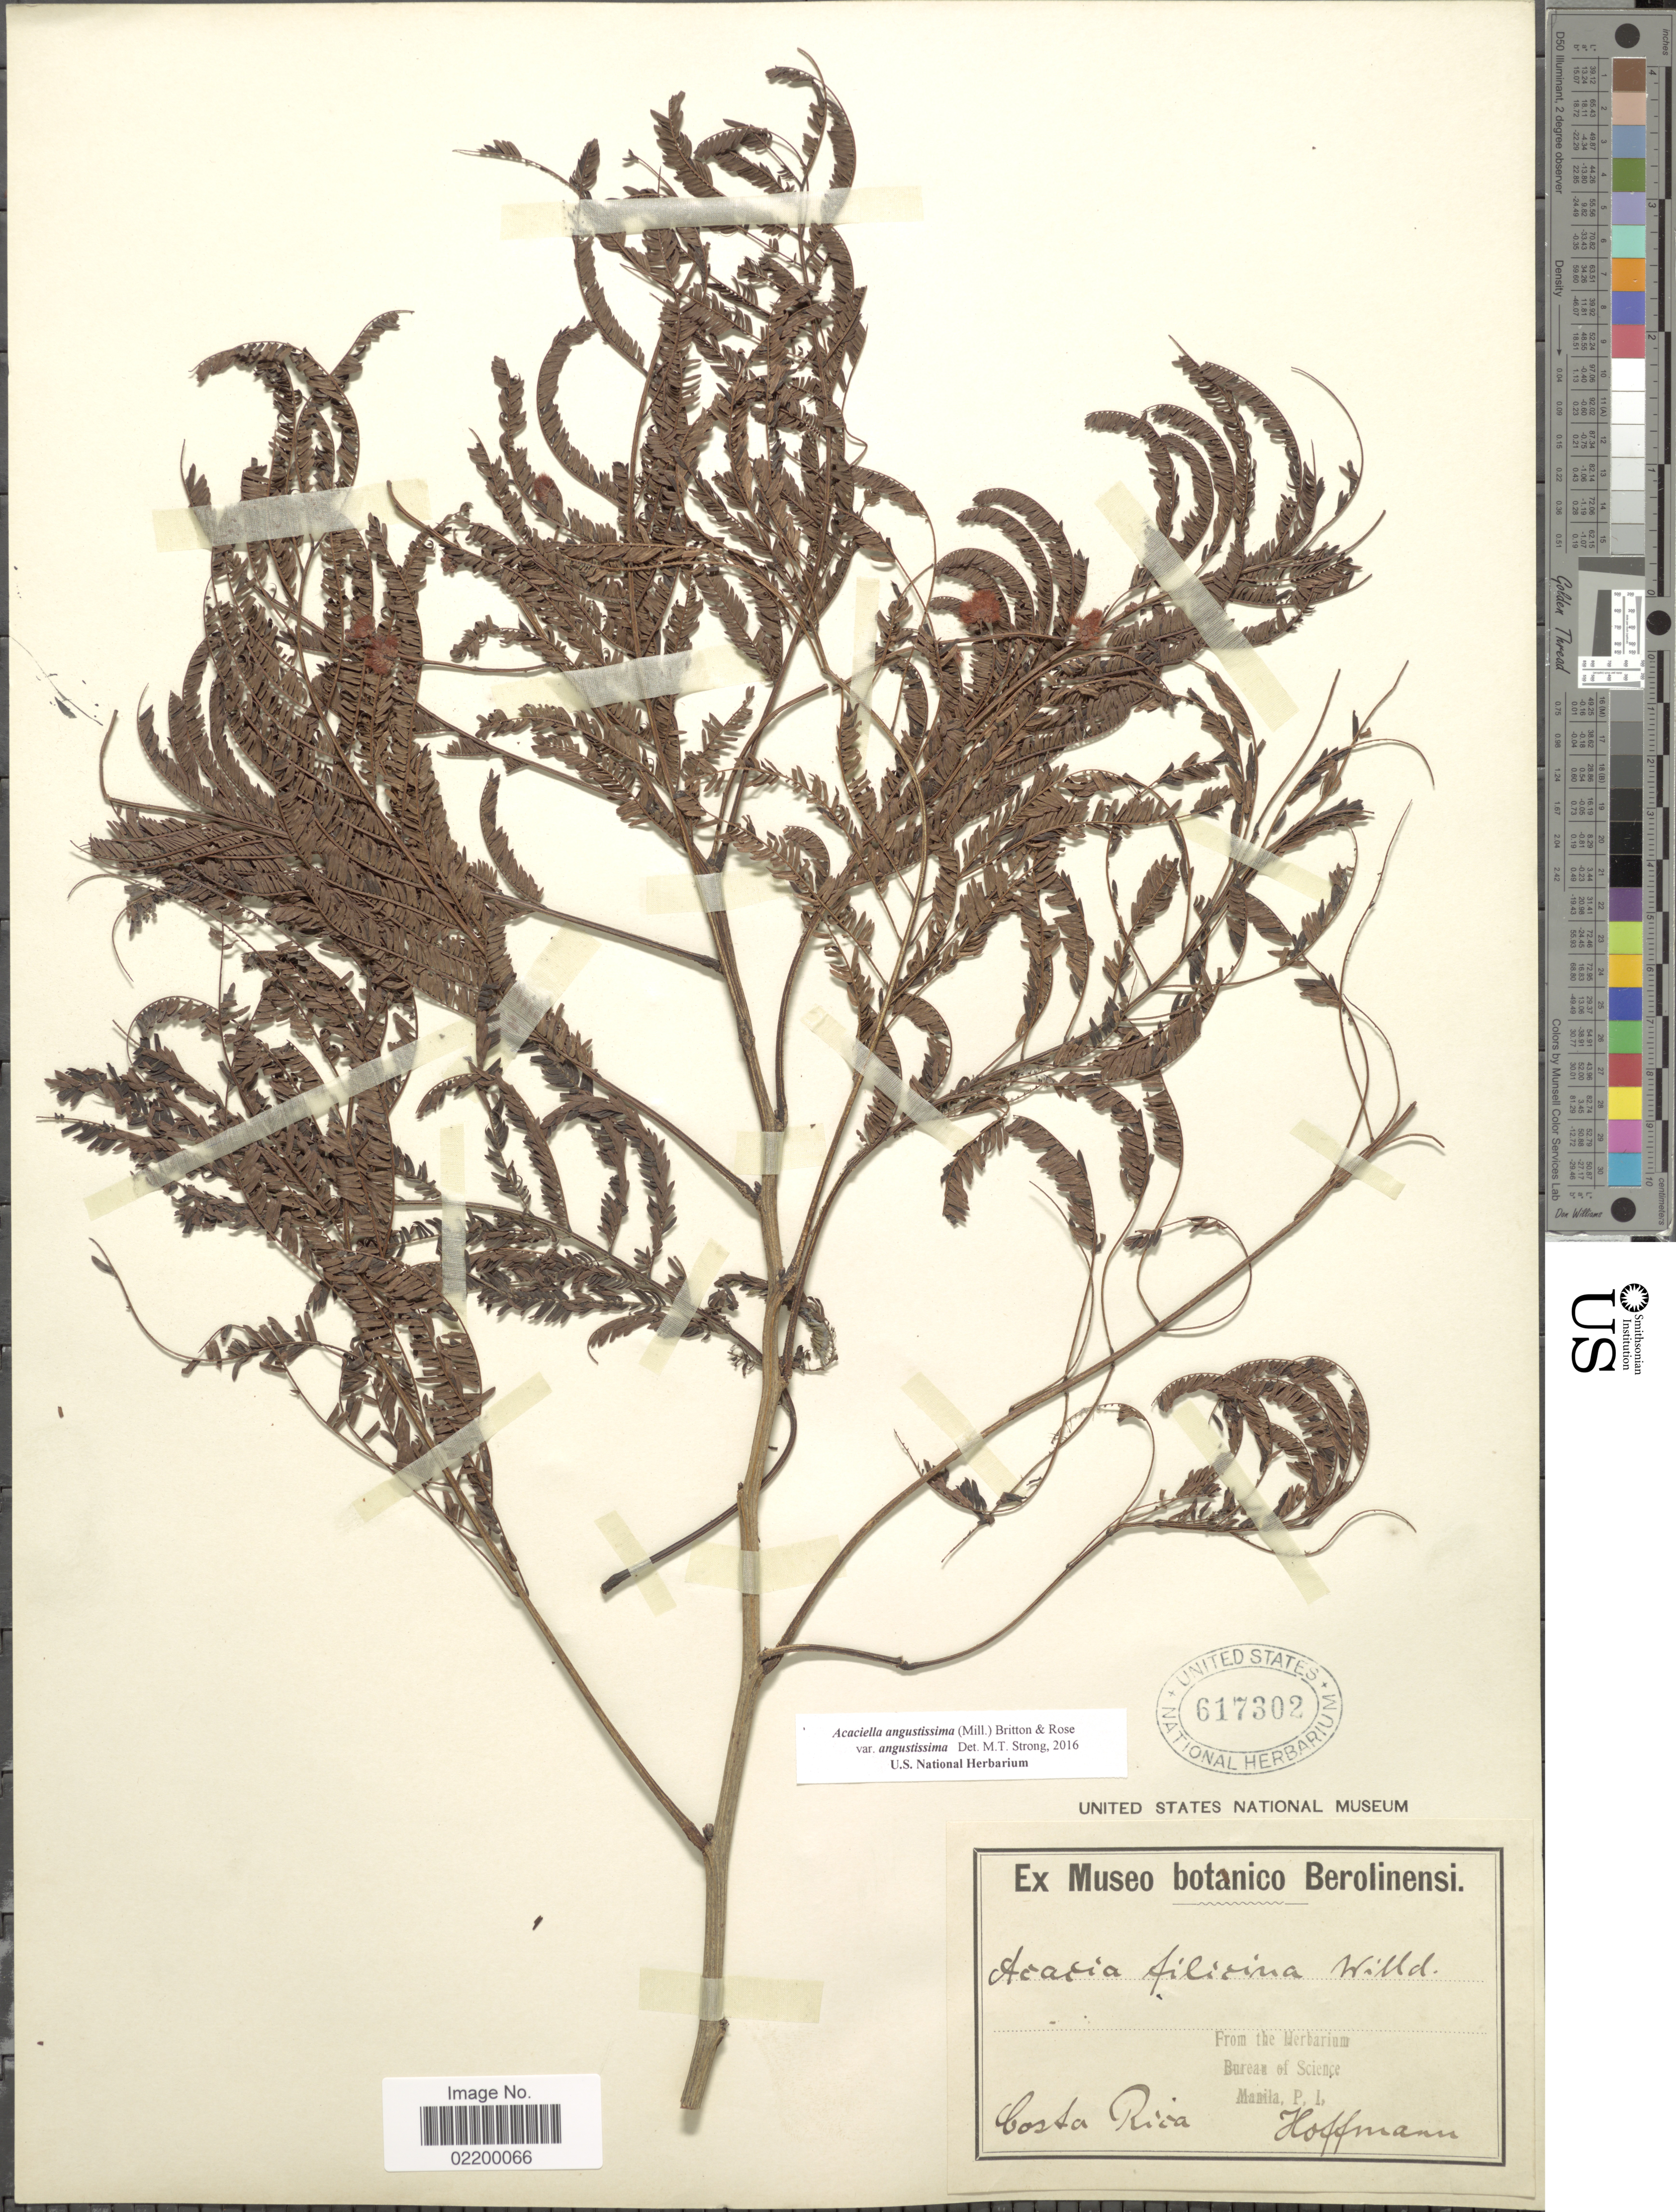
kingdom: Plantae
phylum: Tracheophyta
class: Magnoliopsida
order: Fabales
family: Fabaceae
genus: Acaciella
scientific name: Acaciella angustissima var. angustissima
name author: (Mill.) Britton & Rose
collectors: -. Hoffmann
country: Costa Rica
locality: Costa Rica.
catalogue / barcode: US 617302